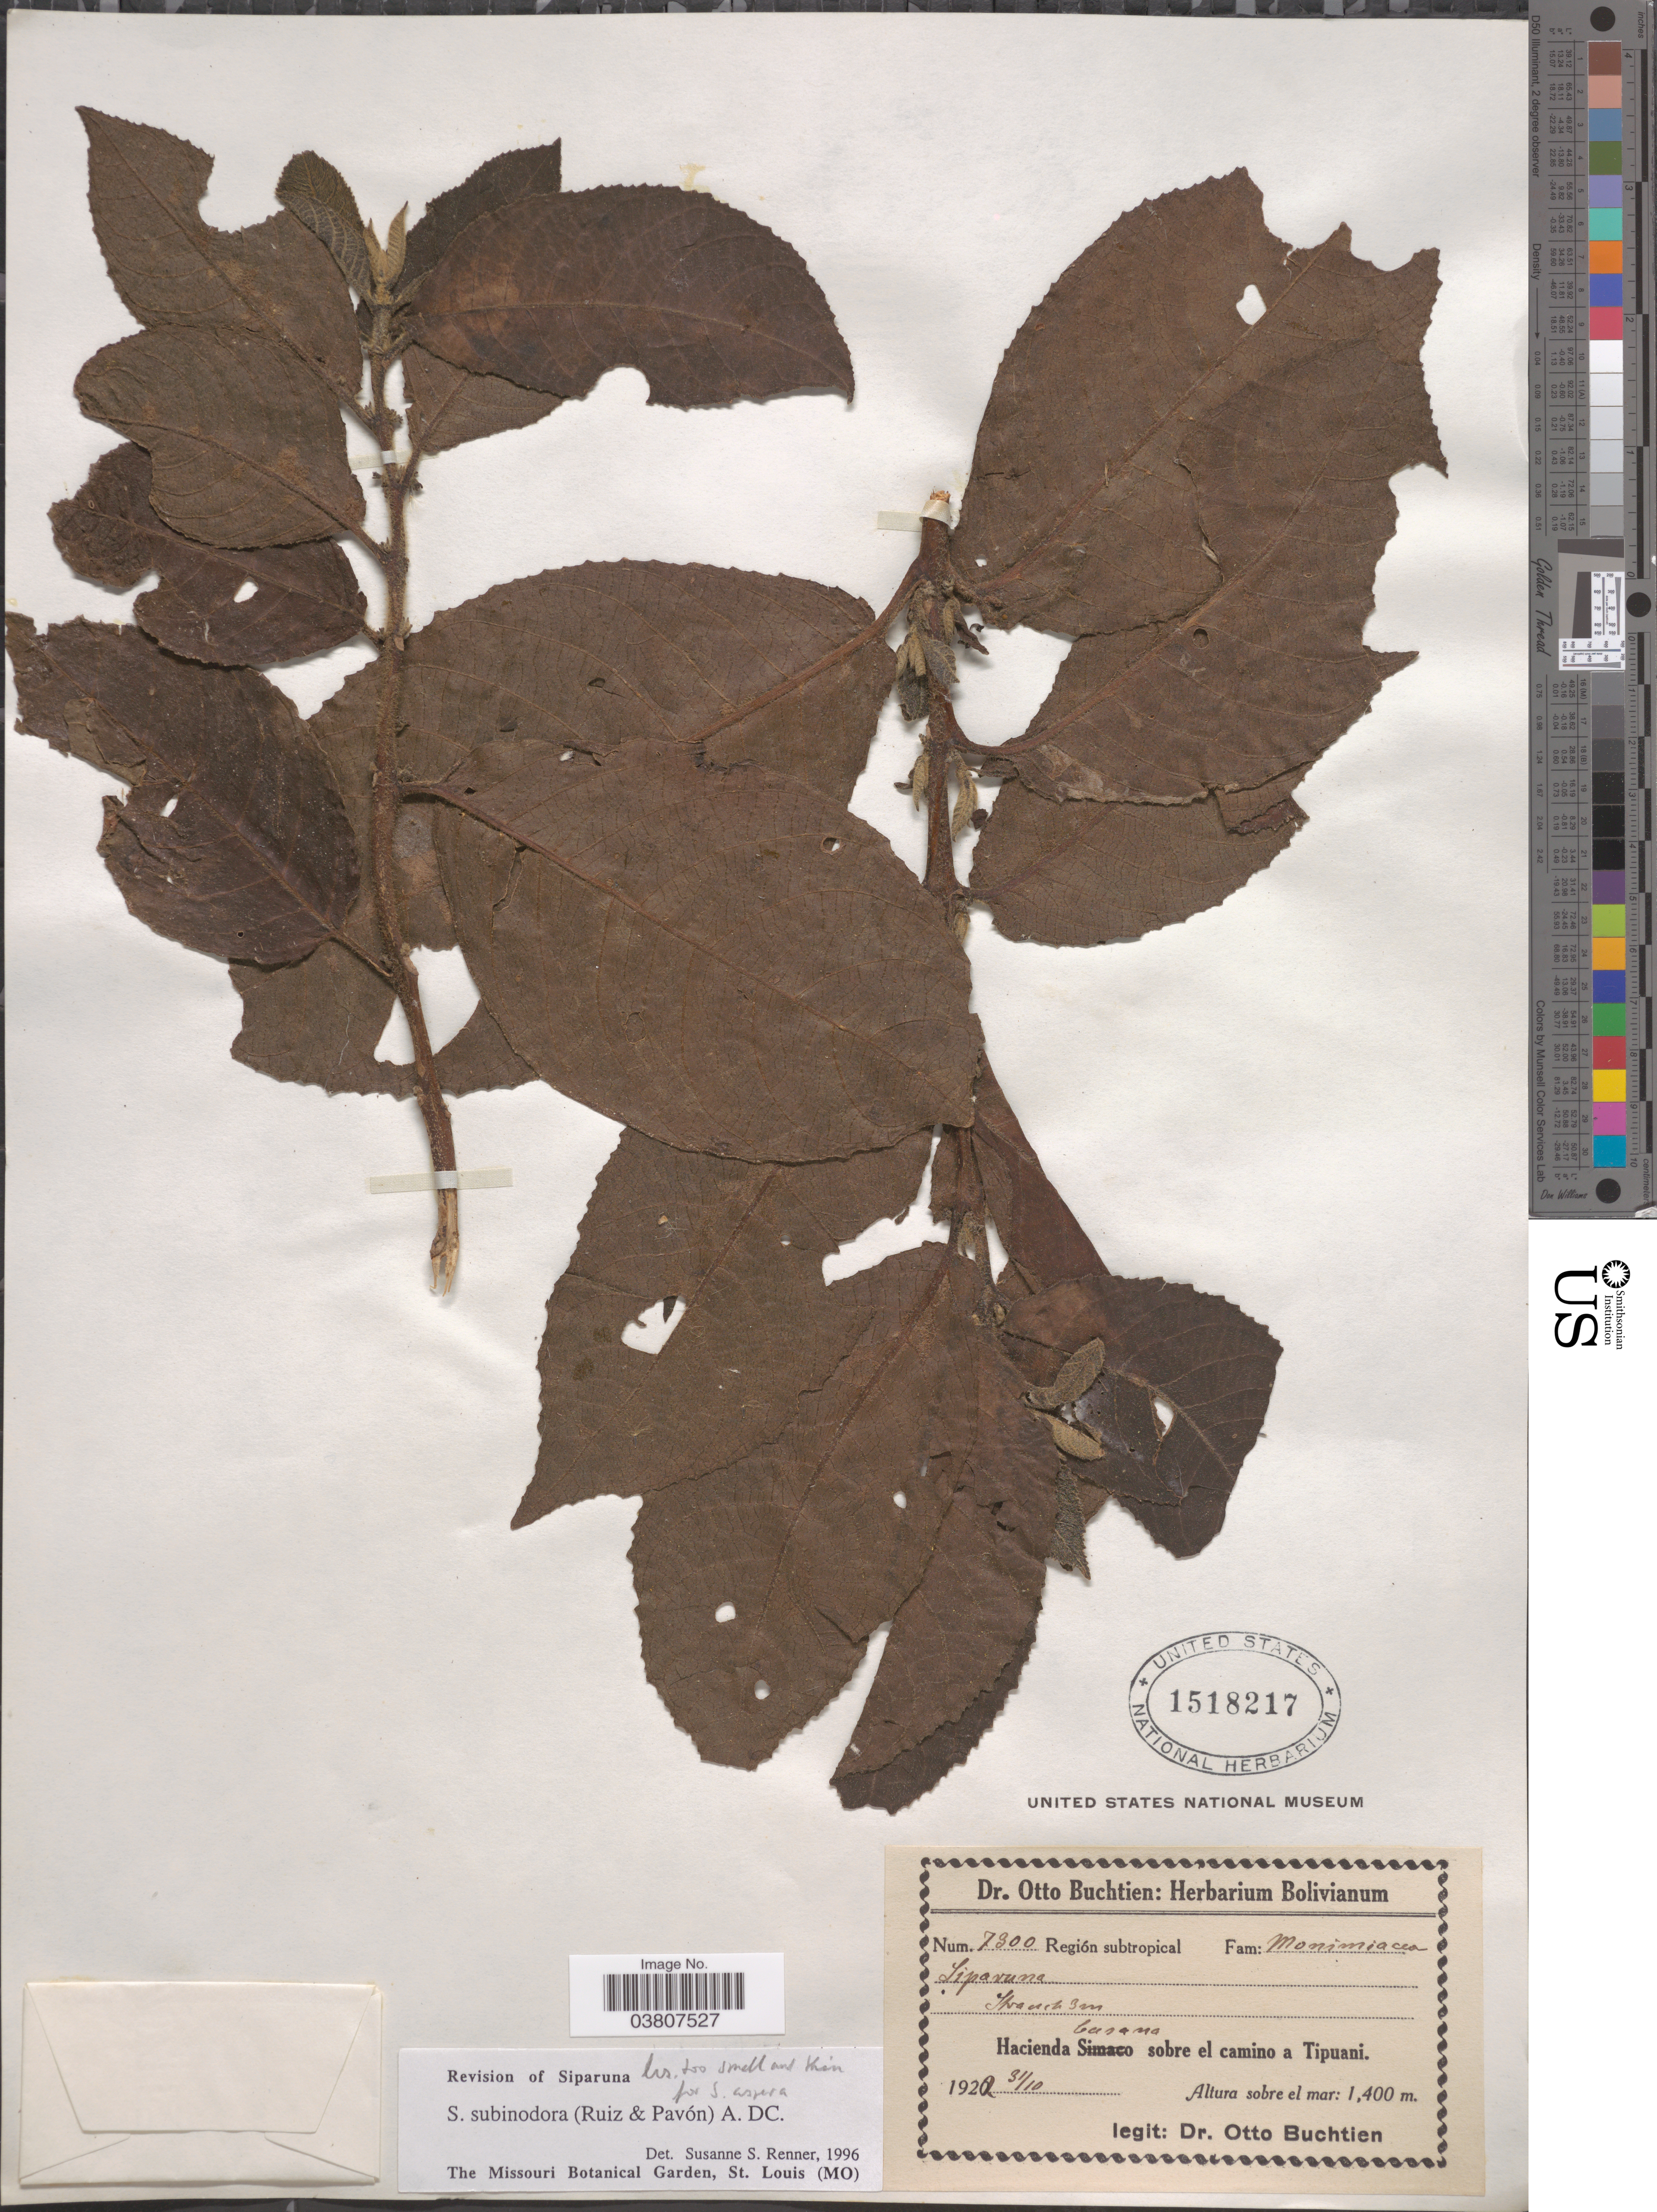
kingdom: Plantae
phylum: Tracheophyta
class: Magnoliopsida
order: Laurales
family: Siparunaceae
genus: Siparuna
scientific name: Siparuna subinodora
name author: (Ruiz & Pav.) A. DC.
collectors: O. Buchtien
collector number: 7300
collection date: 1920-10-31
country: Bolivia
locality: Región subtropical. Hacienda Casana sobre el camino a Tipuani.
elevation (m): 1400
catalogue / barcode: US 1518217